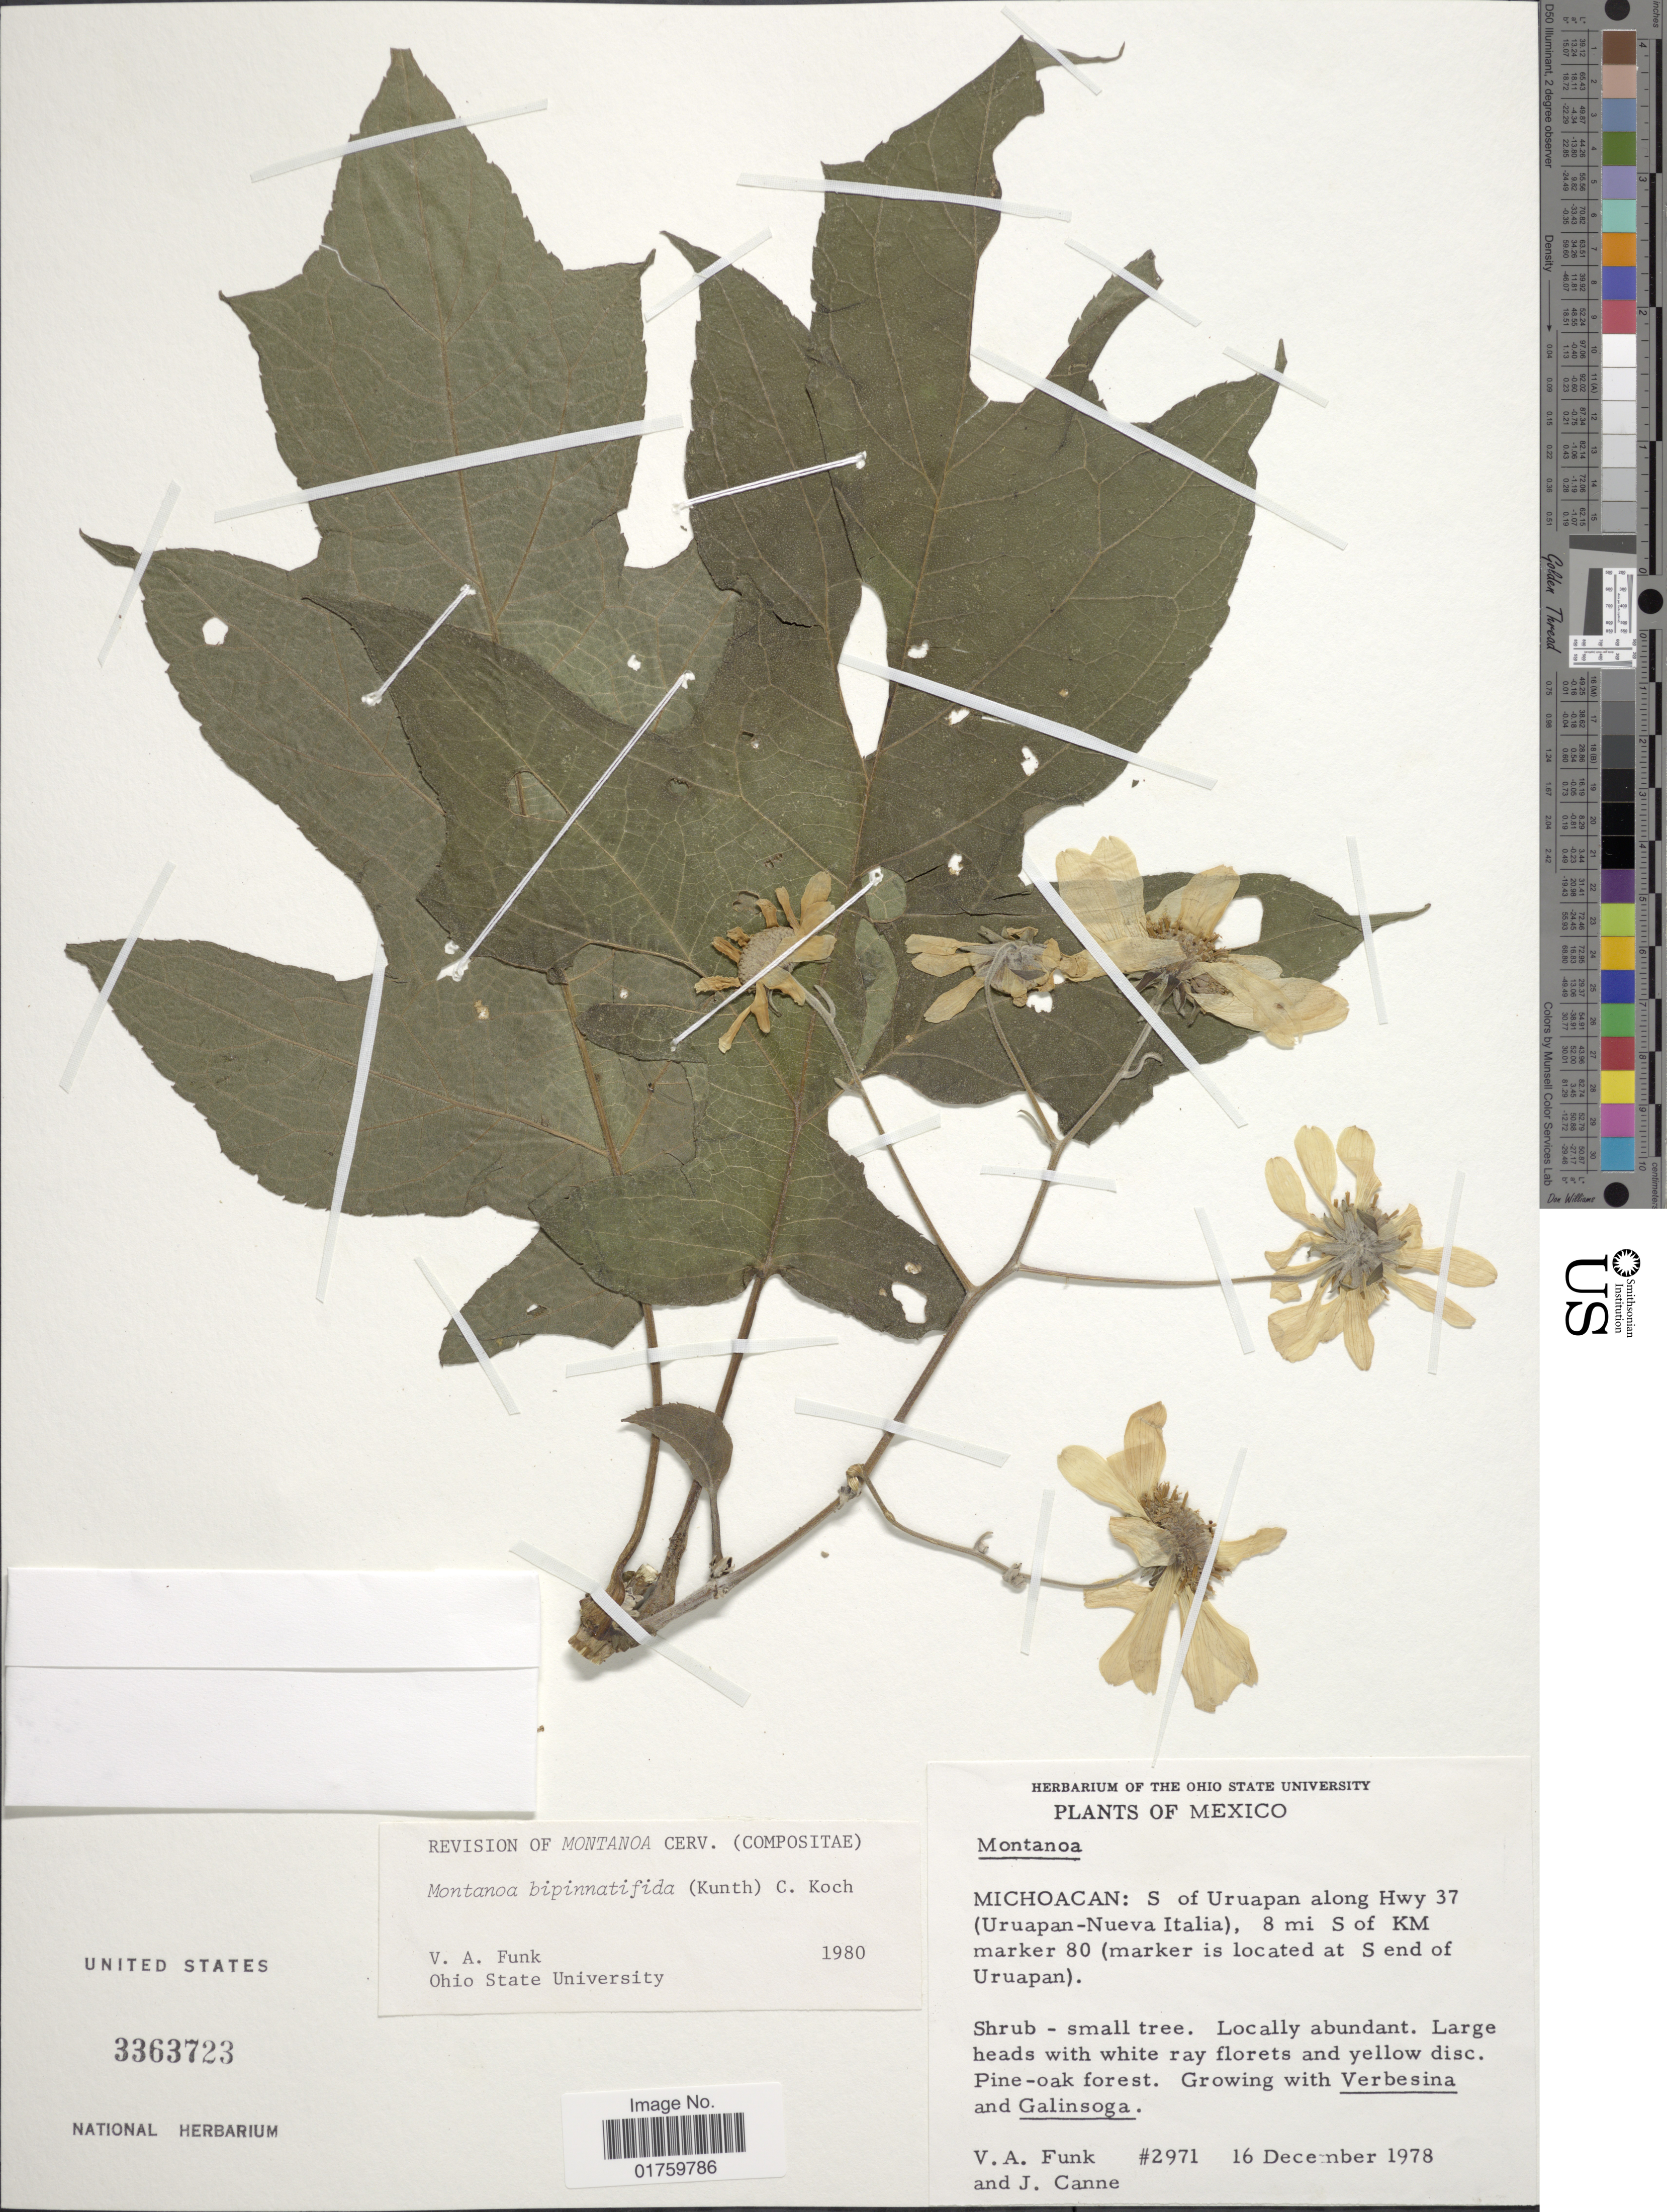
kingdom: Plantae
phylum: Tracheophyta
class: Magnoliopsida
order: Asterales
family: Asteraceae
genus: Montanoa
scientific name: Montanoa bipinnatifida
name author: (Kunth) C. Koch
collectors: V. Funk & J. M. Canne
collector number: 2971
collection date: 1978-12-16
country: Mexico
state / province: Michoacán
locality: S of Uruapan along Hwy 37 (Uruapan-Nueva Italia), 8 mi S of KM marker 80 (marker is located at S end of Uruapan).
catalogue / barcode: US 3363723